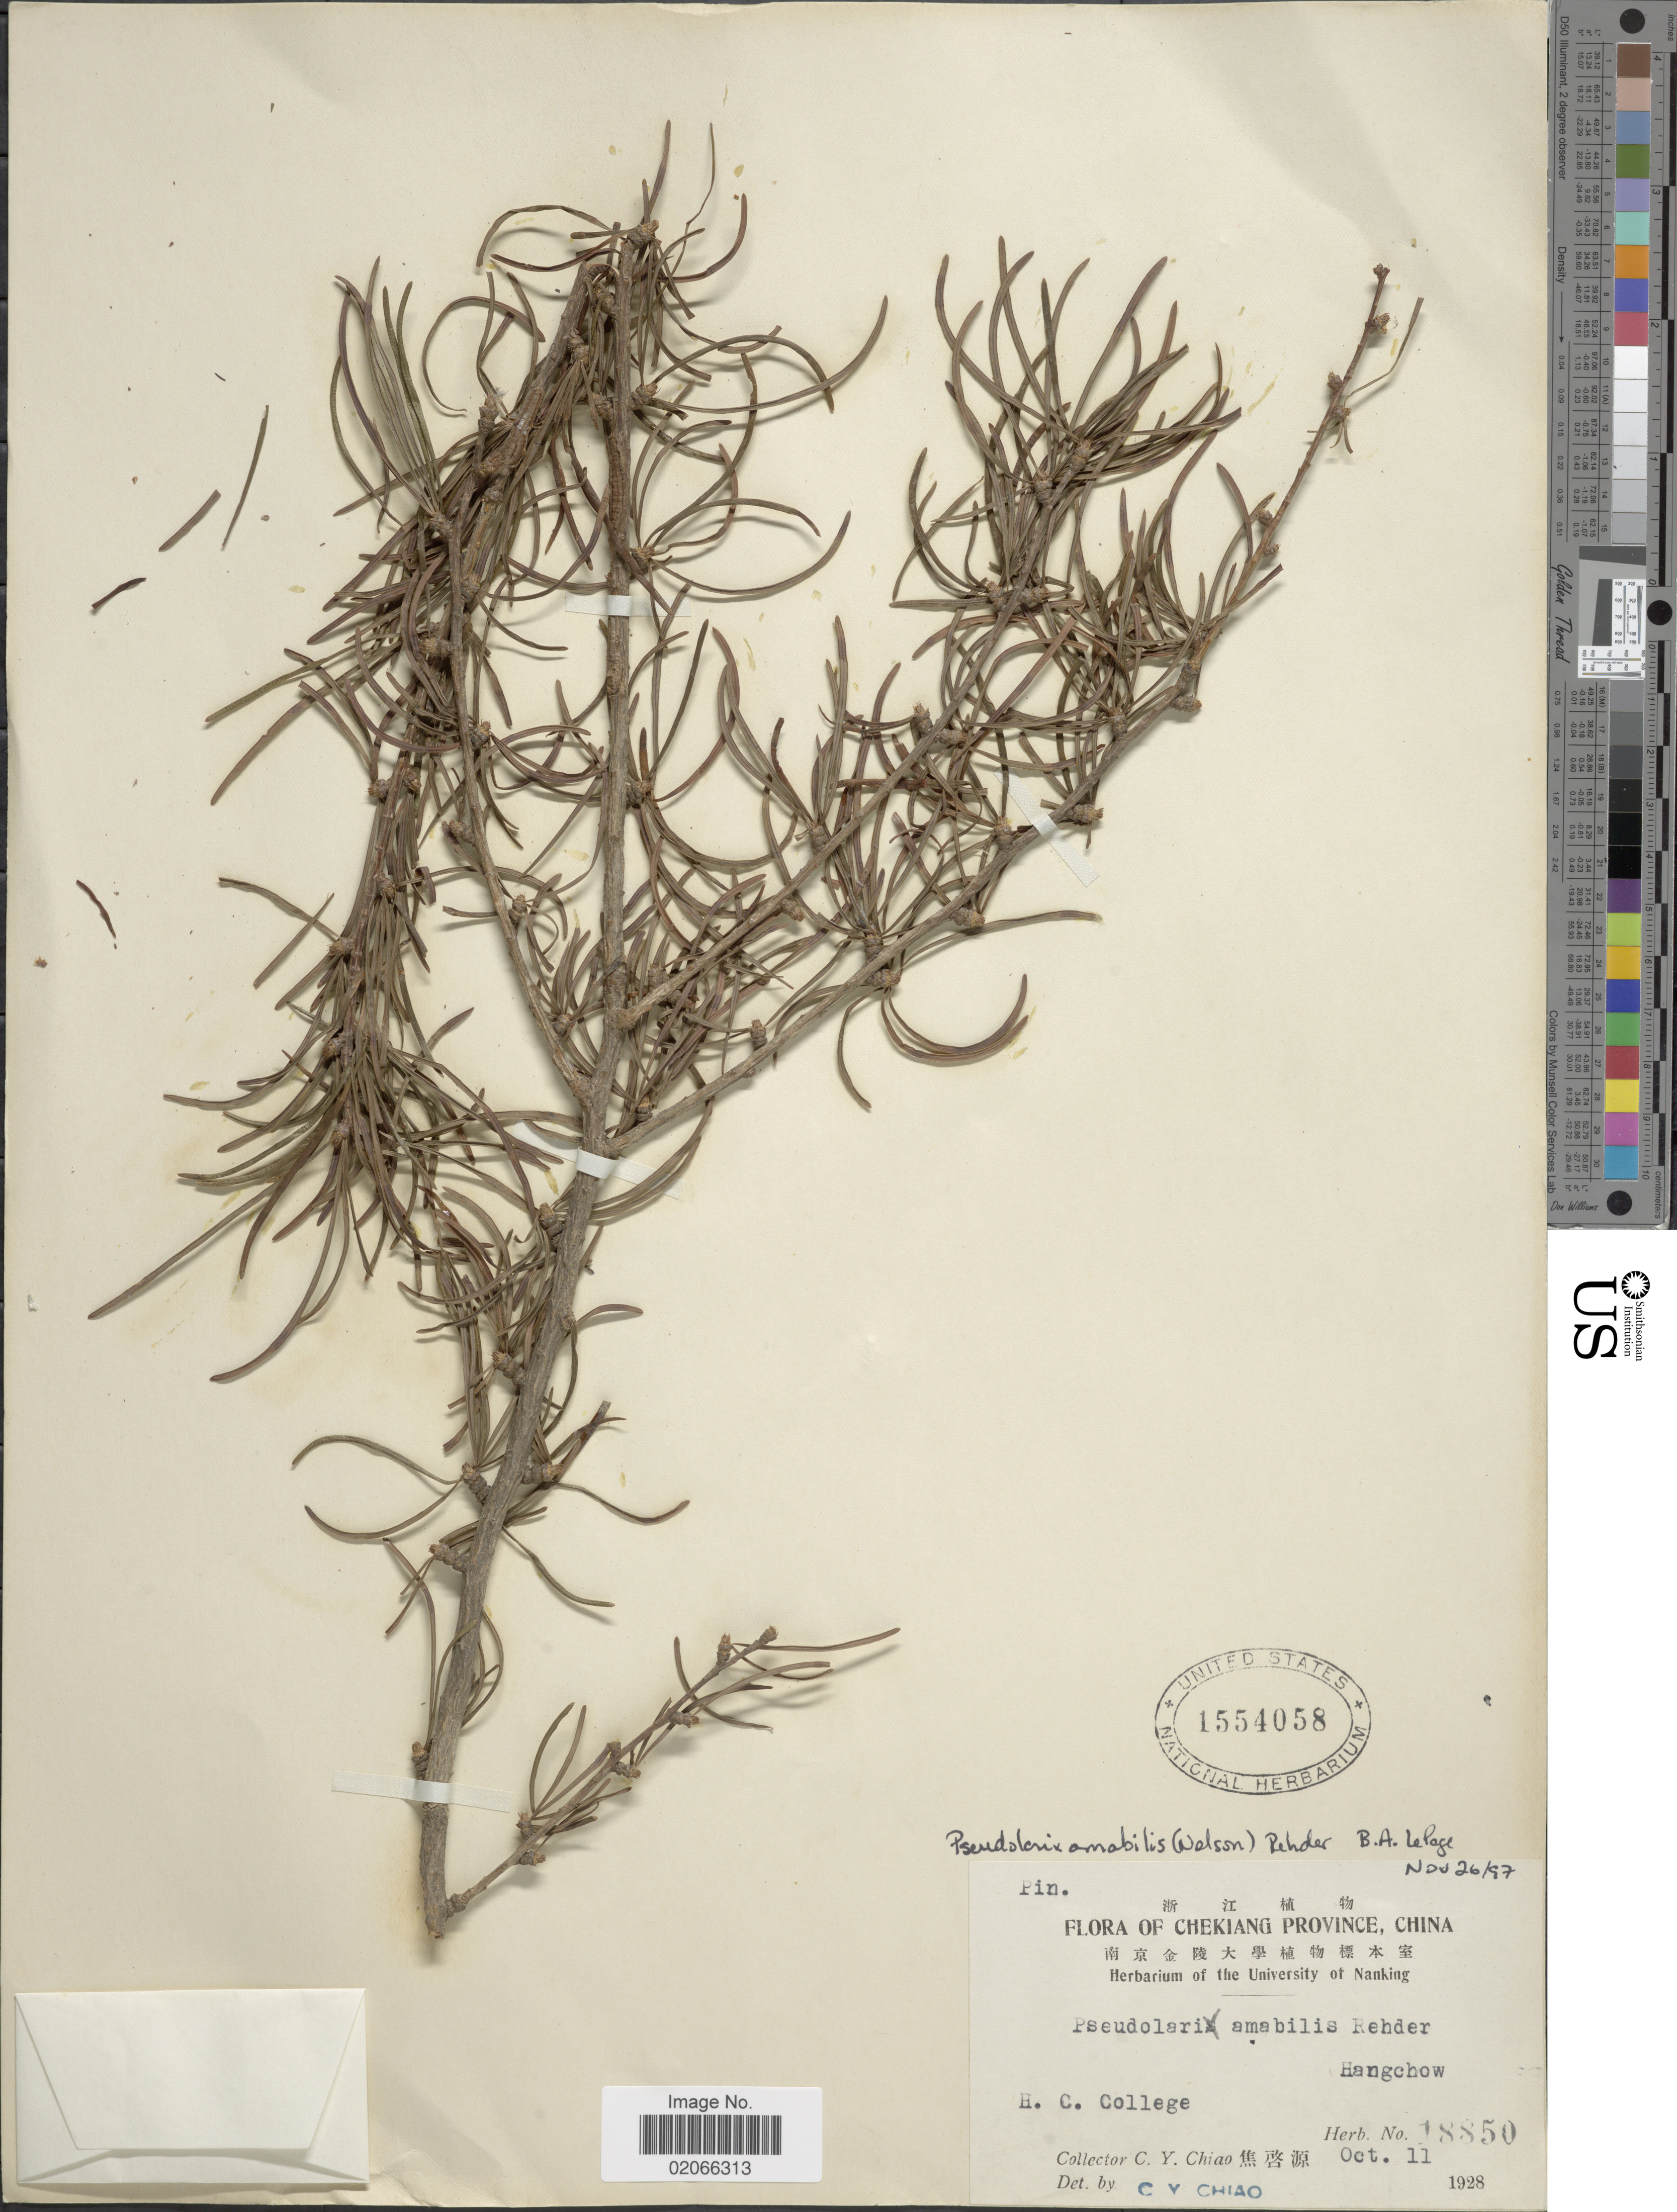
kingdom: Plantae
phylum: Tracheophyta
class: Pinopsida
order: Pinales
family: Pinaceae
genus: Pseudolarix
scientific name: Pseudolarix amabilis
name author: Rehder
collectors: C. Y. Chiao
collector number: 18850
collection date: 1928-10-11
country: China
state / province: Zhejiang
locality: Chekiang Province, Hnagchow, H.C. College [unsure placement]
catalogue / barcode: US 1554058